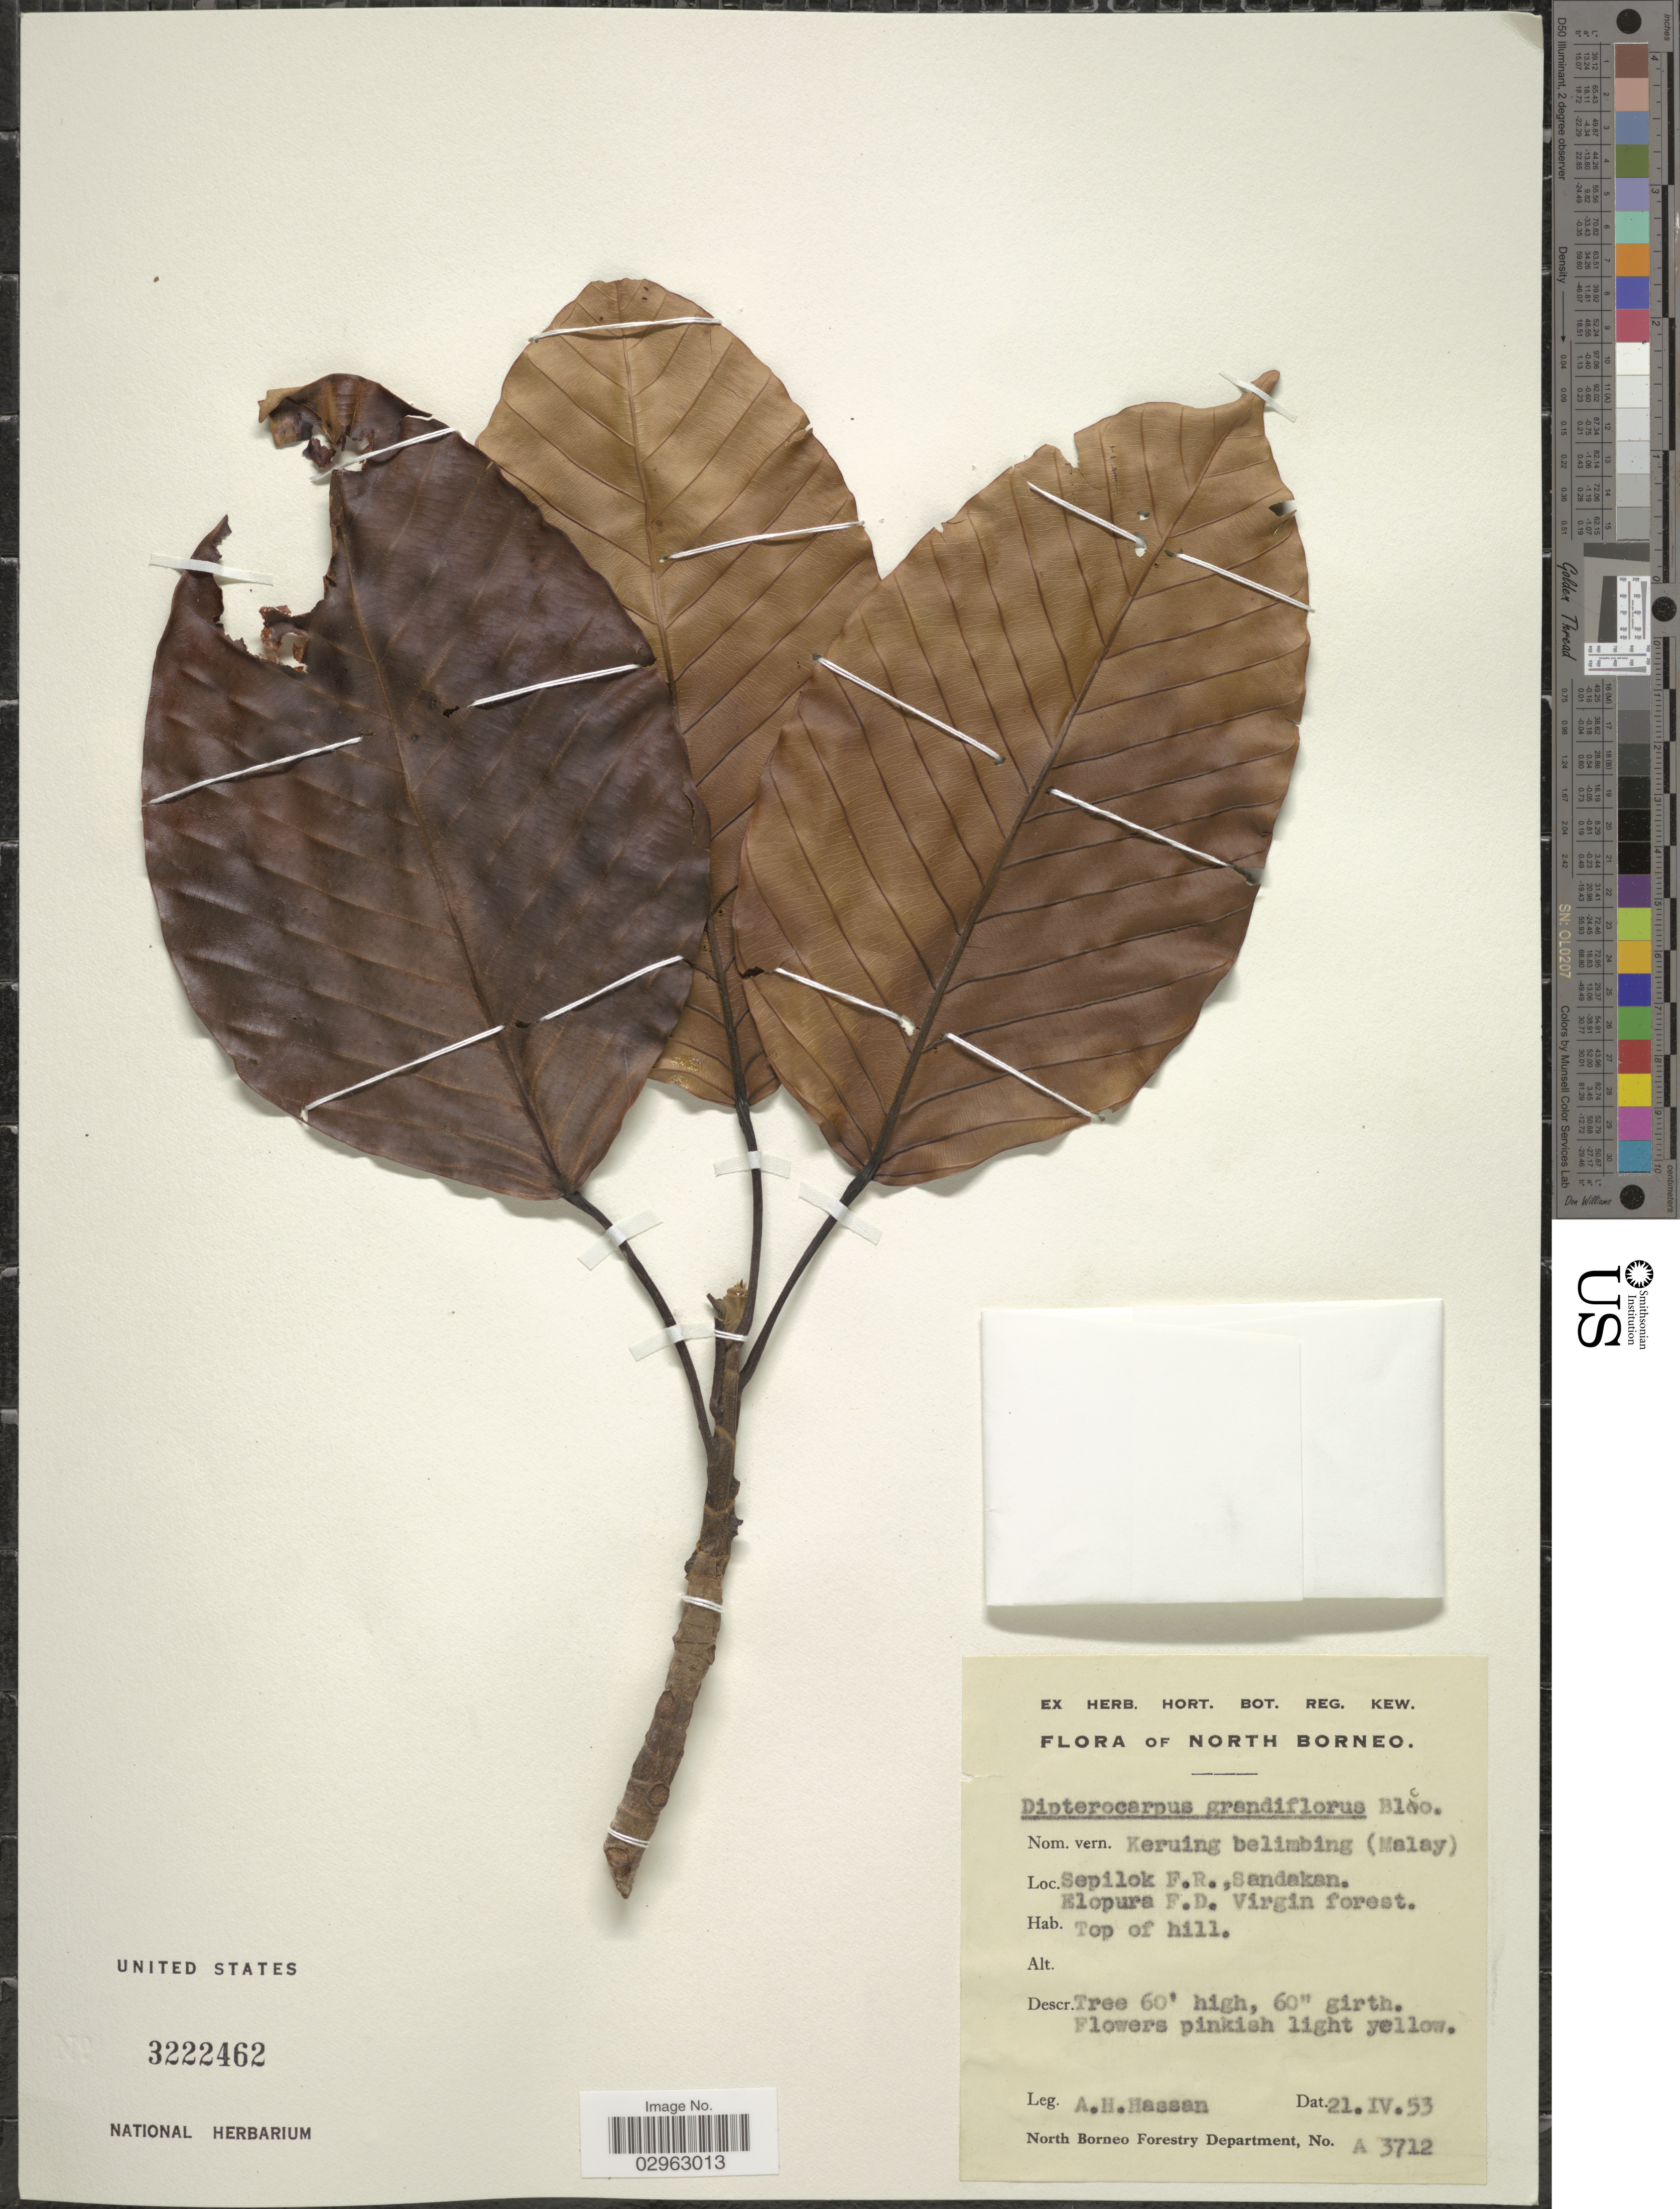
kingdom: Plantae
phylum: Tracheophyta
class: Magnoliopsida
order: Malvales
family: Dipterocarpaceae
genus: Dipterocarpus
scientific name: Dipterocarpus grandiflorus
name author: (Blanco) Blanco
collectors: A. Hassan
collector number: A 3712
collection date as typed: Transcribed d/m/y: 21/4/53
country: Malaysia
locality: North Borneo. Sepilok F.R. Sandakan. Elopura F.D. Virgin Forest.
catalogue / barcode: US 3222462